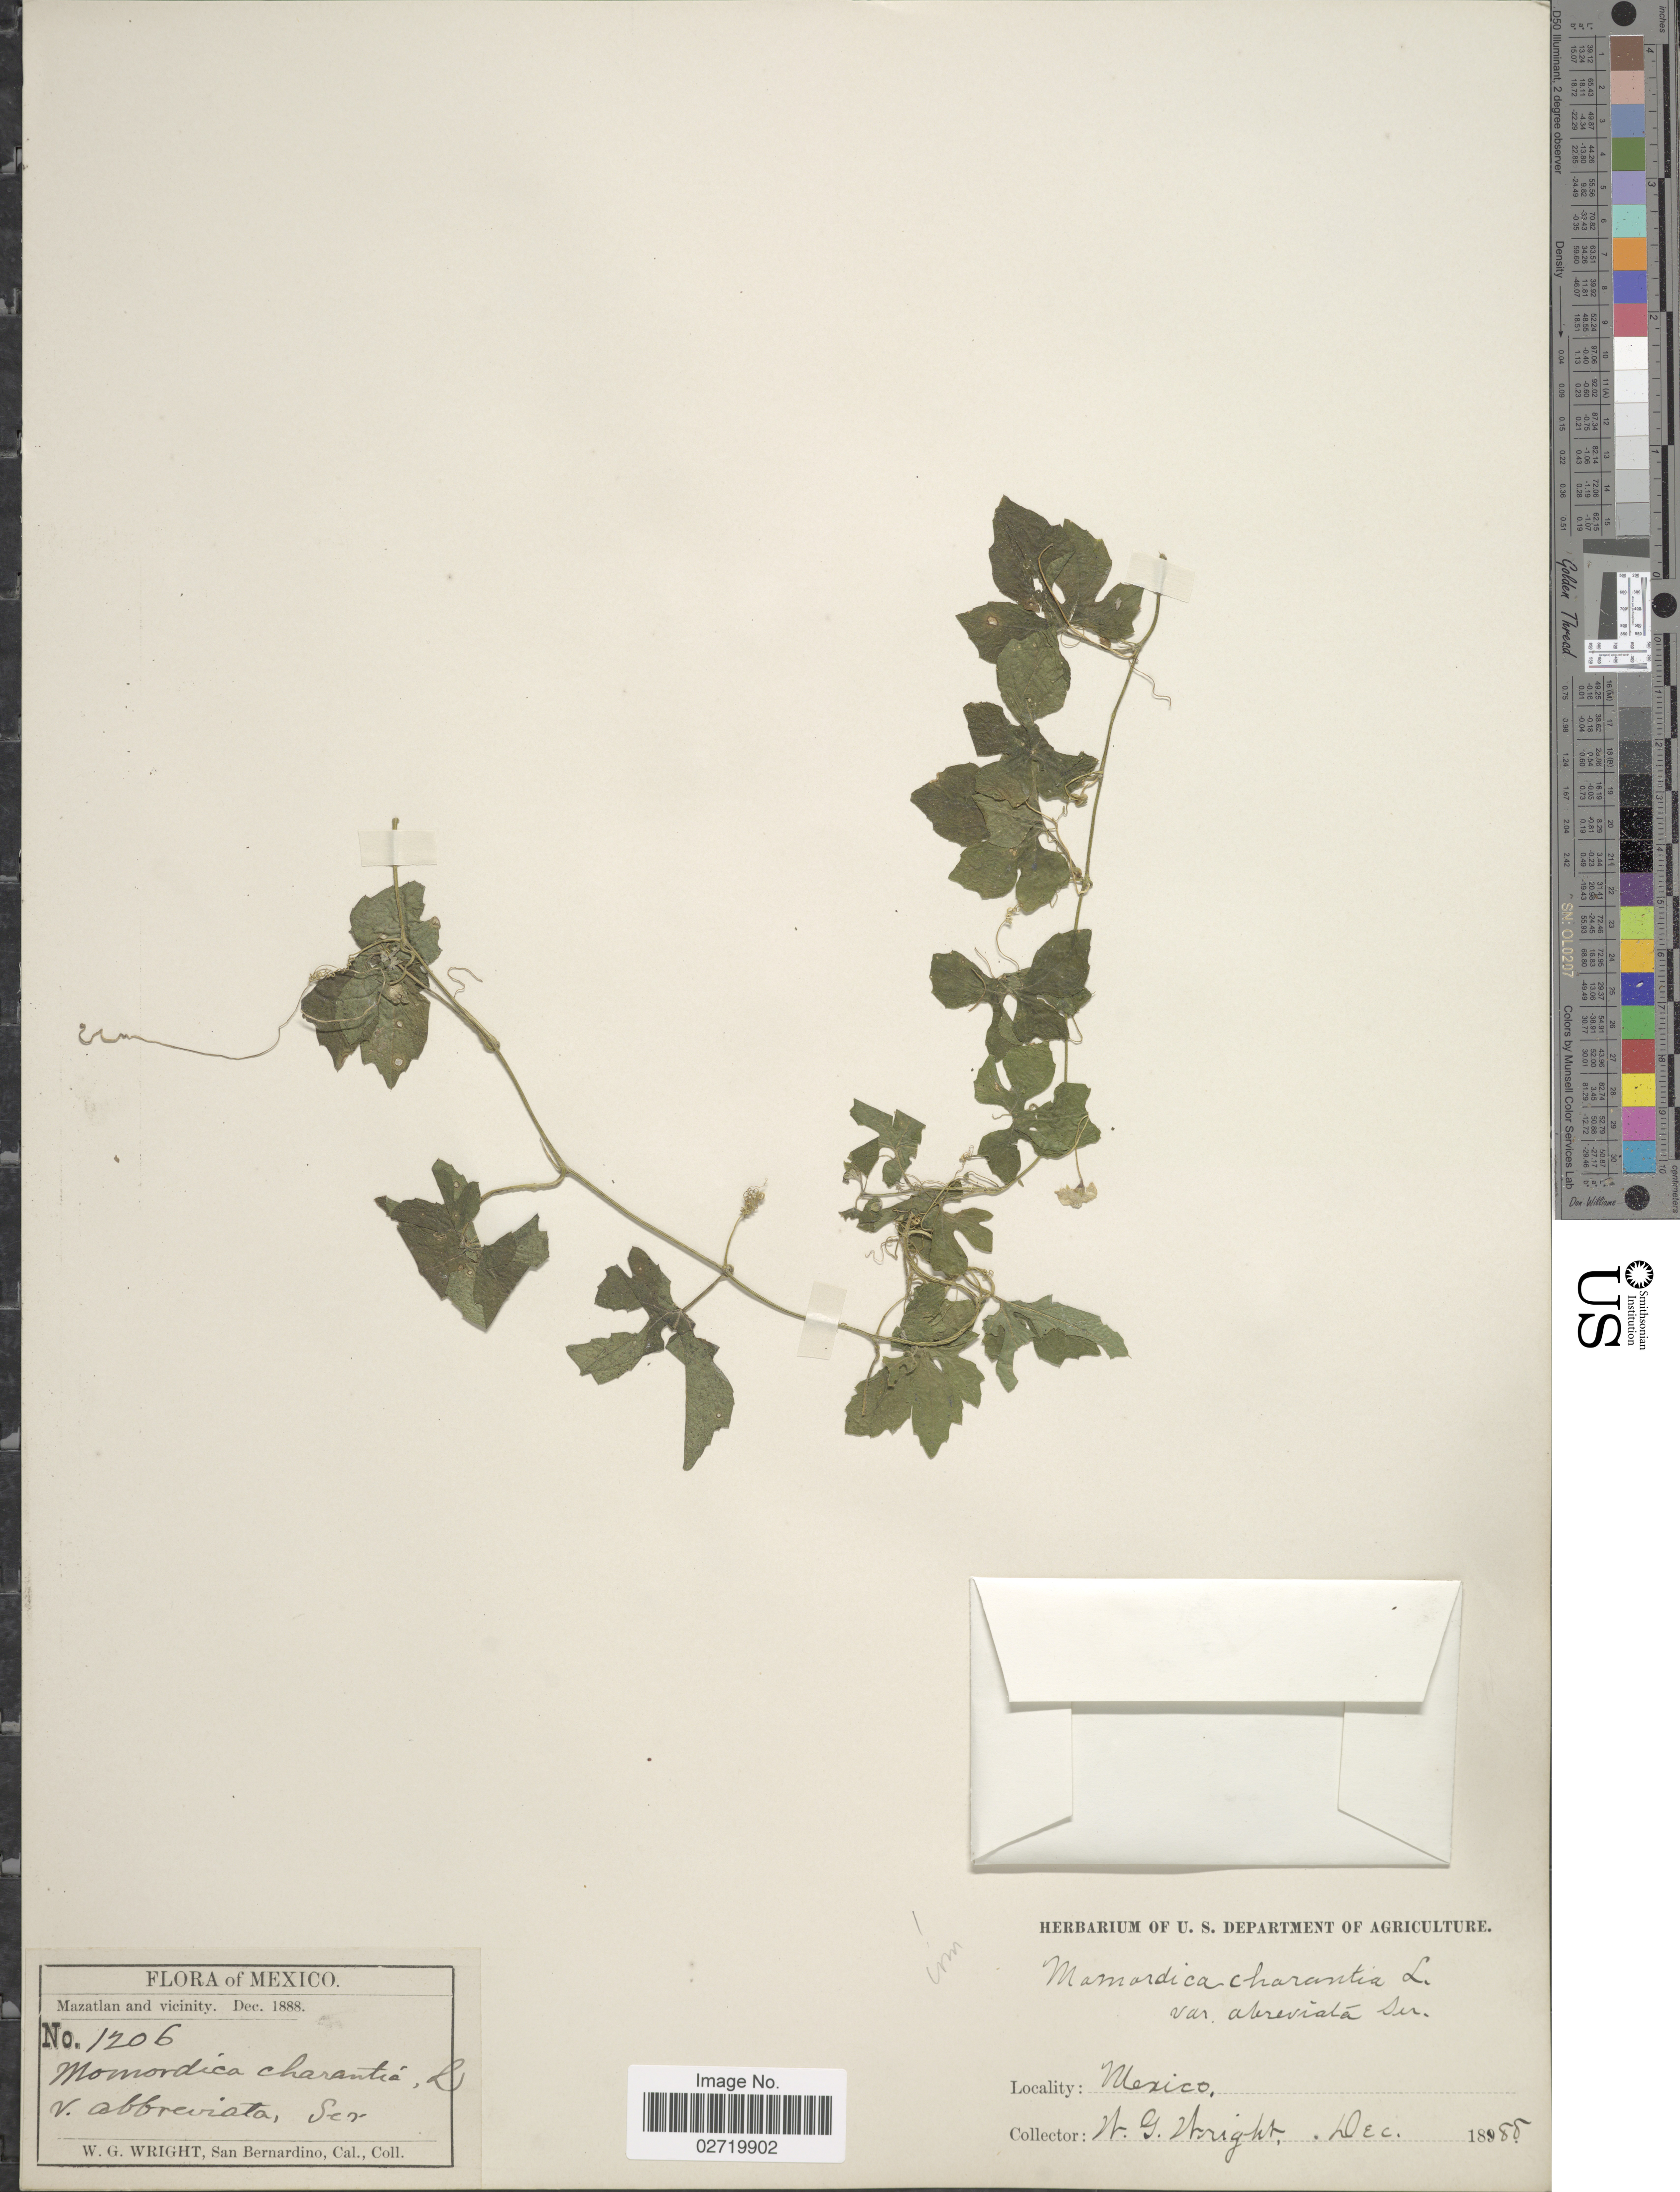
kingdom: Plantae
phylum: Tracheophyta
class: Magnoliopsida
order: Cucurbitales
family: Cucurbitaceae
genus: Momordica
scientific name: Momordica charantia var. abbreviata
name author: (Ser.) Grebenšcikov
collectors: W. G. Wright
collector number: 1206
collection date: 1888-12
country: Mexico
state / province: Sinaloa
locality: Mazatlán and vicinity